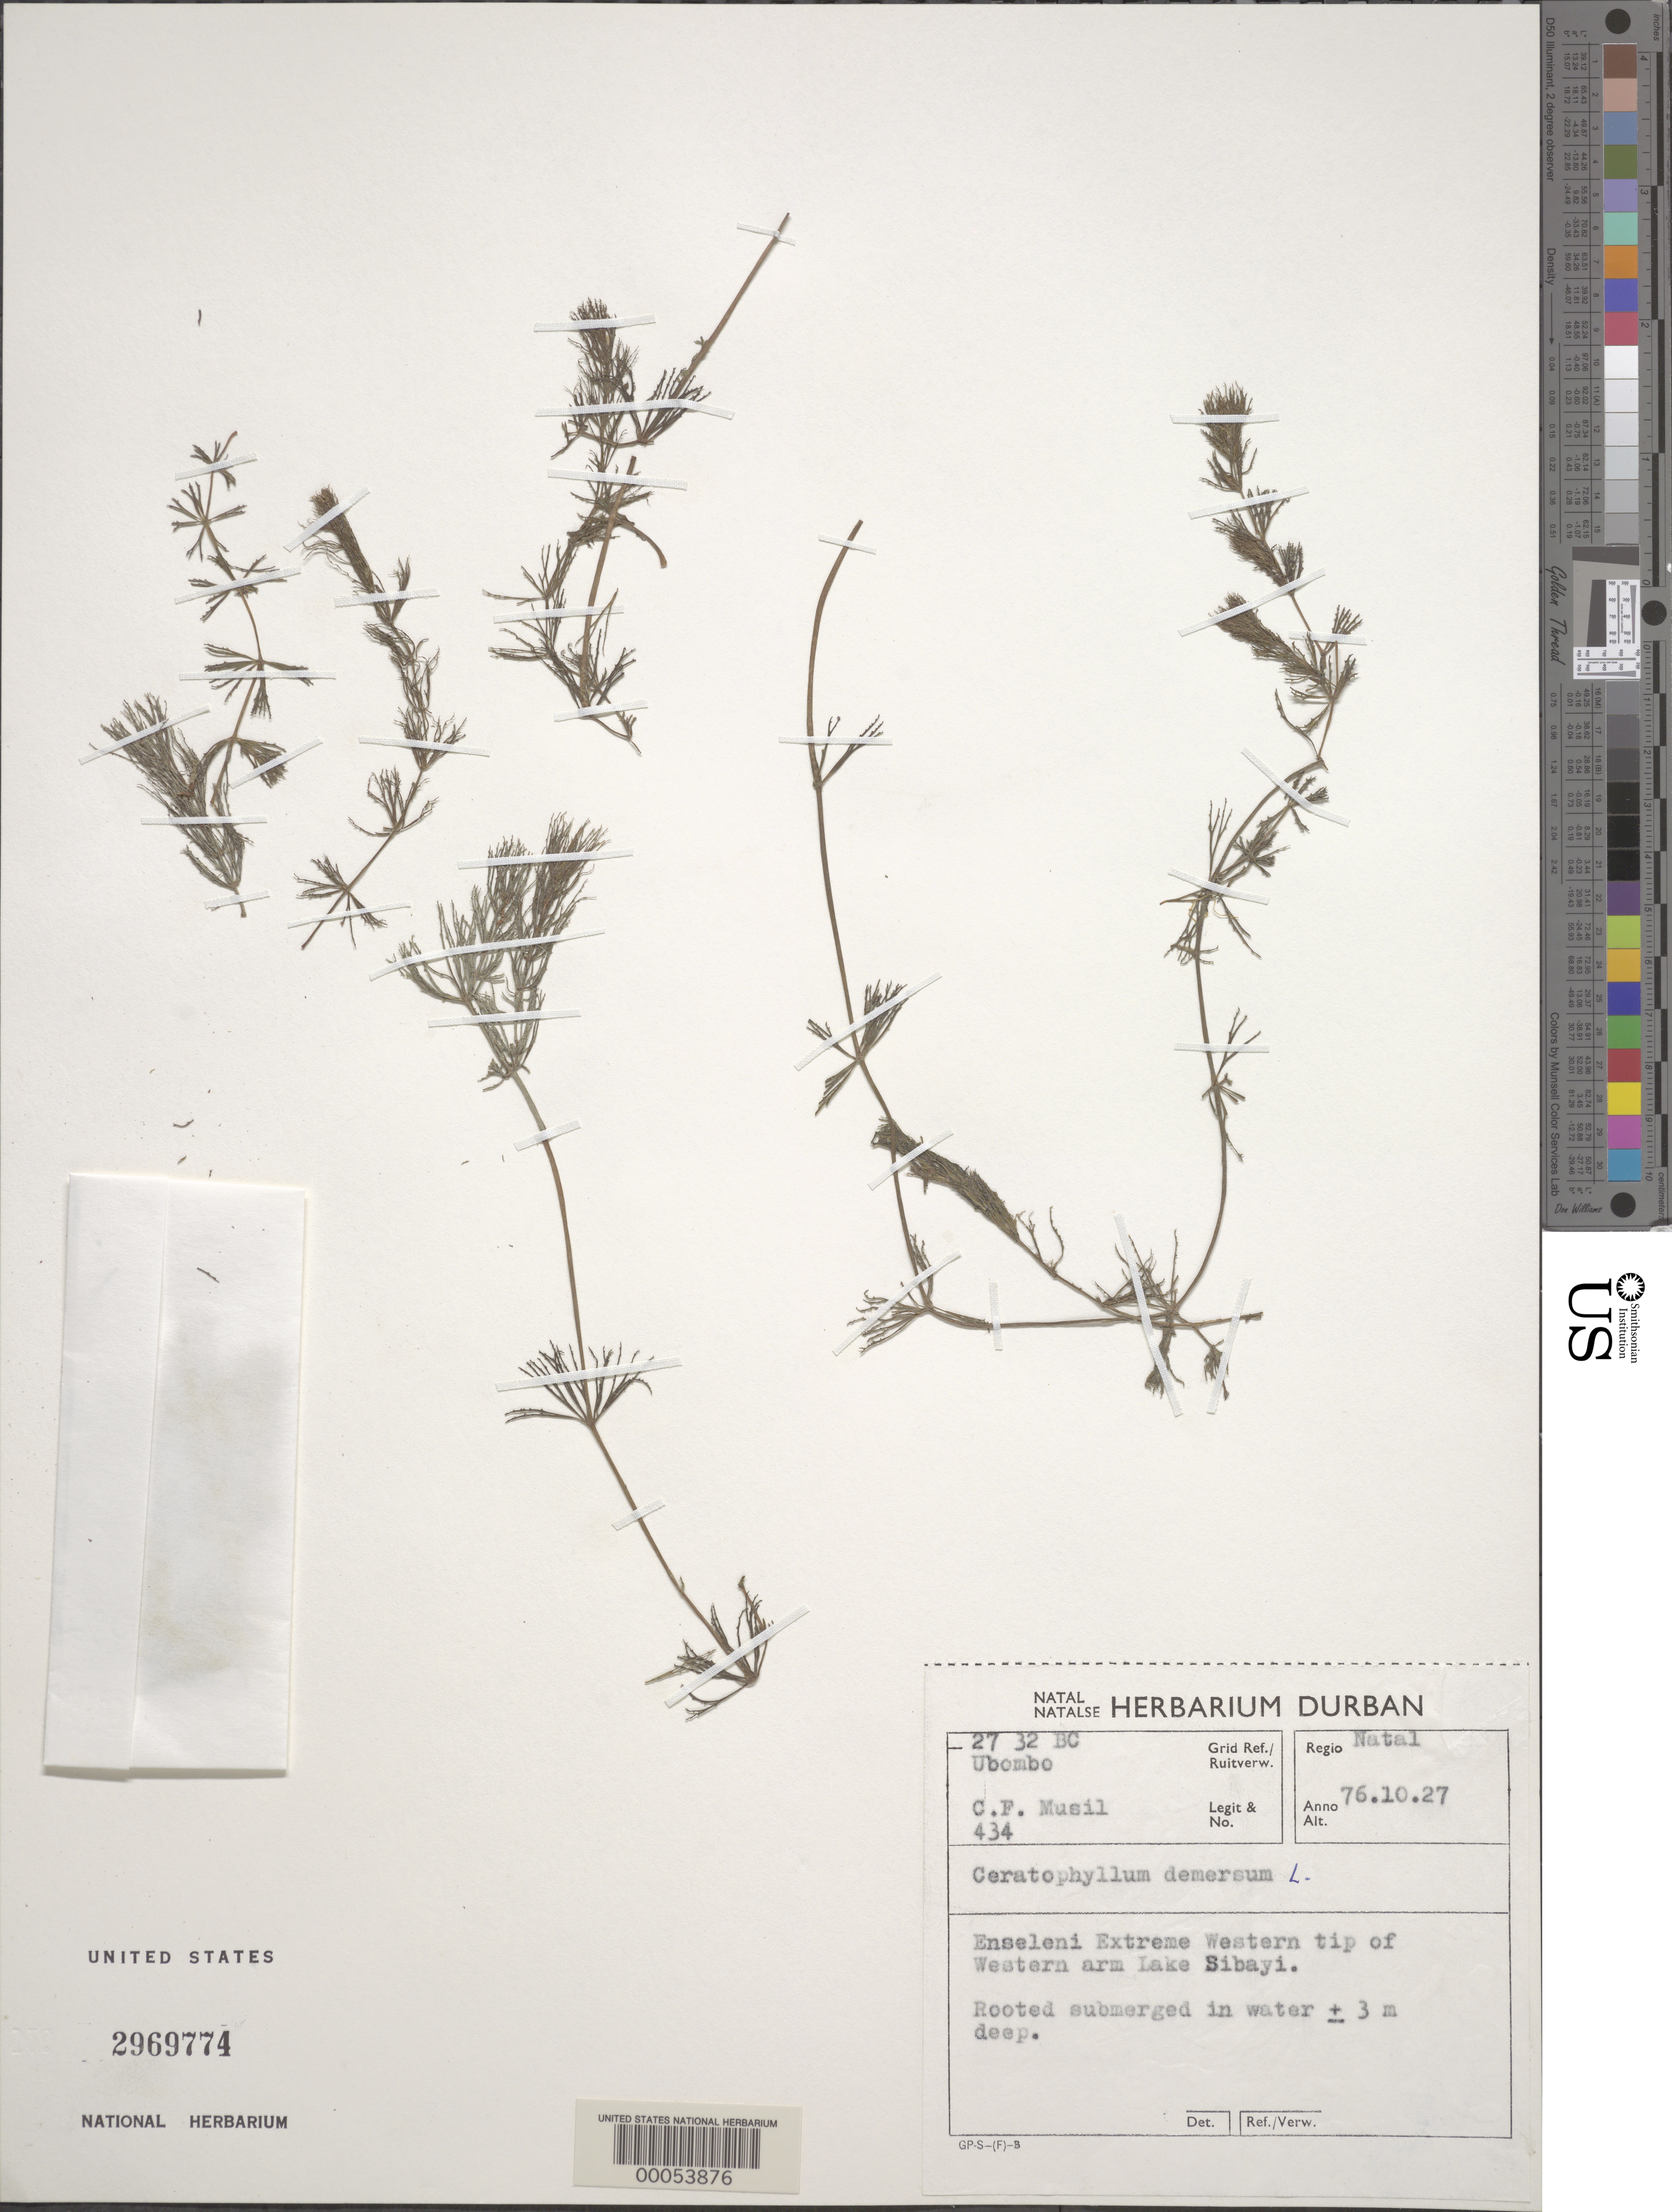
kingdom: Plantae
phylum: Tracheophyta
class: Magnoliopsida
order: Ceratophyllales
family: Ceratophyllaceae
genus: Ceratophyllum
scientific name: Ceratophyllum demersum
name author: L.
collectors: C. Musil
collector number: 434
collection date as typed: Transcribed d/m/y: 27/10/76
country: South Africa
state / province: KwaZulu-Natal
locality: Regio Natal. Grid Ref./Ruitverw. 27 32 BC Ubombo. Enseleni Extreme Western tip of Western arm Lake Sibayi.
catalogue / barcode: US 2969774